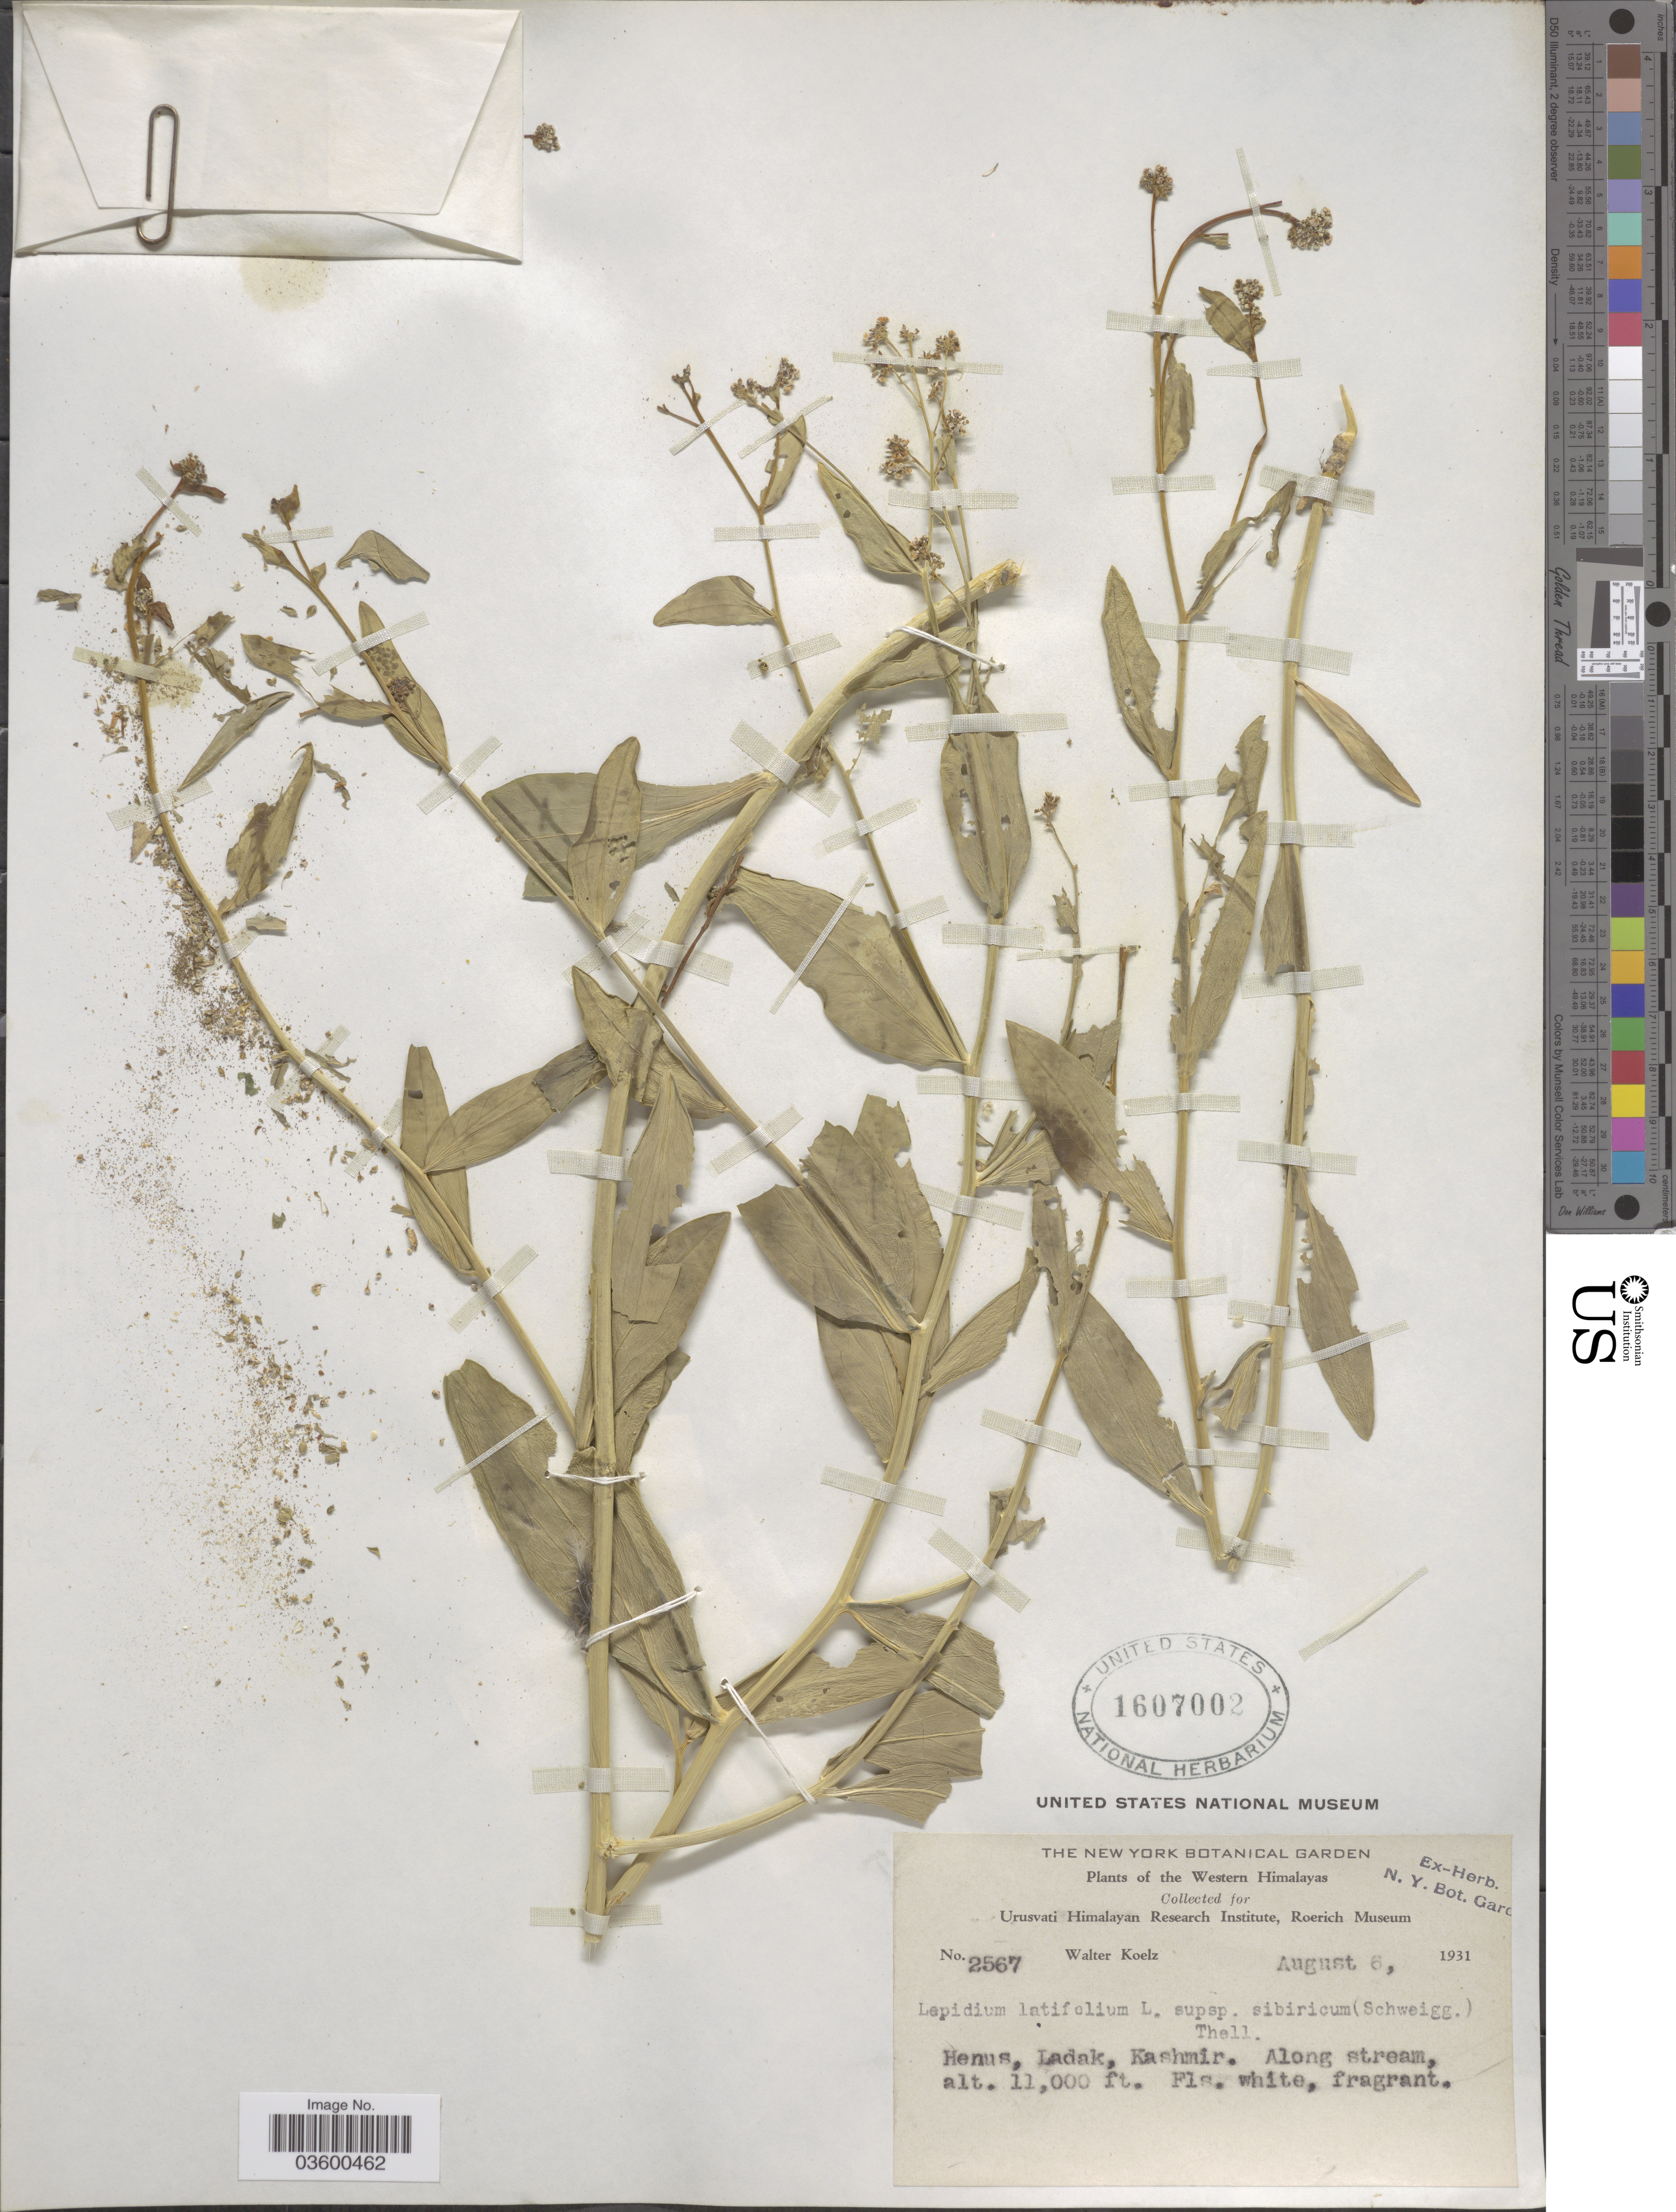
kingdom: Plantae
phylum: Tracheophyta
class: Magnoliopsida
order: Brassicales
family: Brassicaceae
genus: Lepidium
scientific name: Lepidium latifolium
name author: L.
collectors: W. N. Koelz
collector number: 2567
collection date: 1931-08-06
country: India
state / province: Ladakh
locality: The Western Himalayas. Henus, Ladak, Kashmir.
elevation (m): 3353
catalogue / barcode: US 1607002